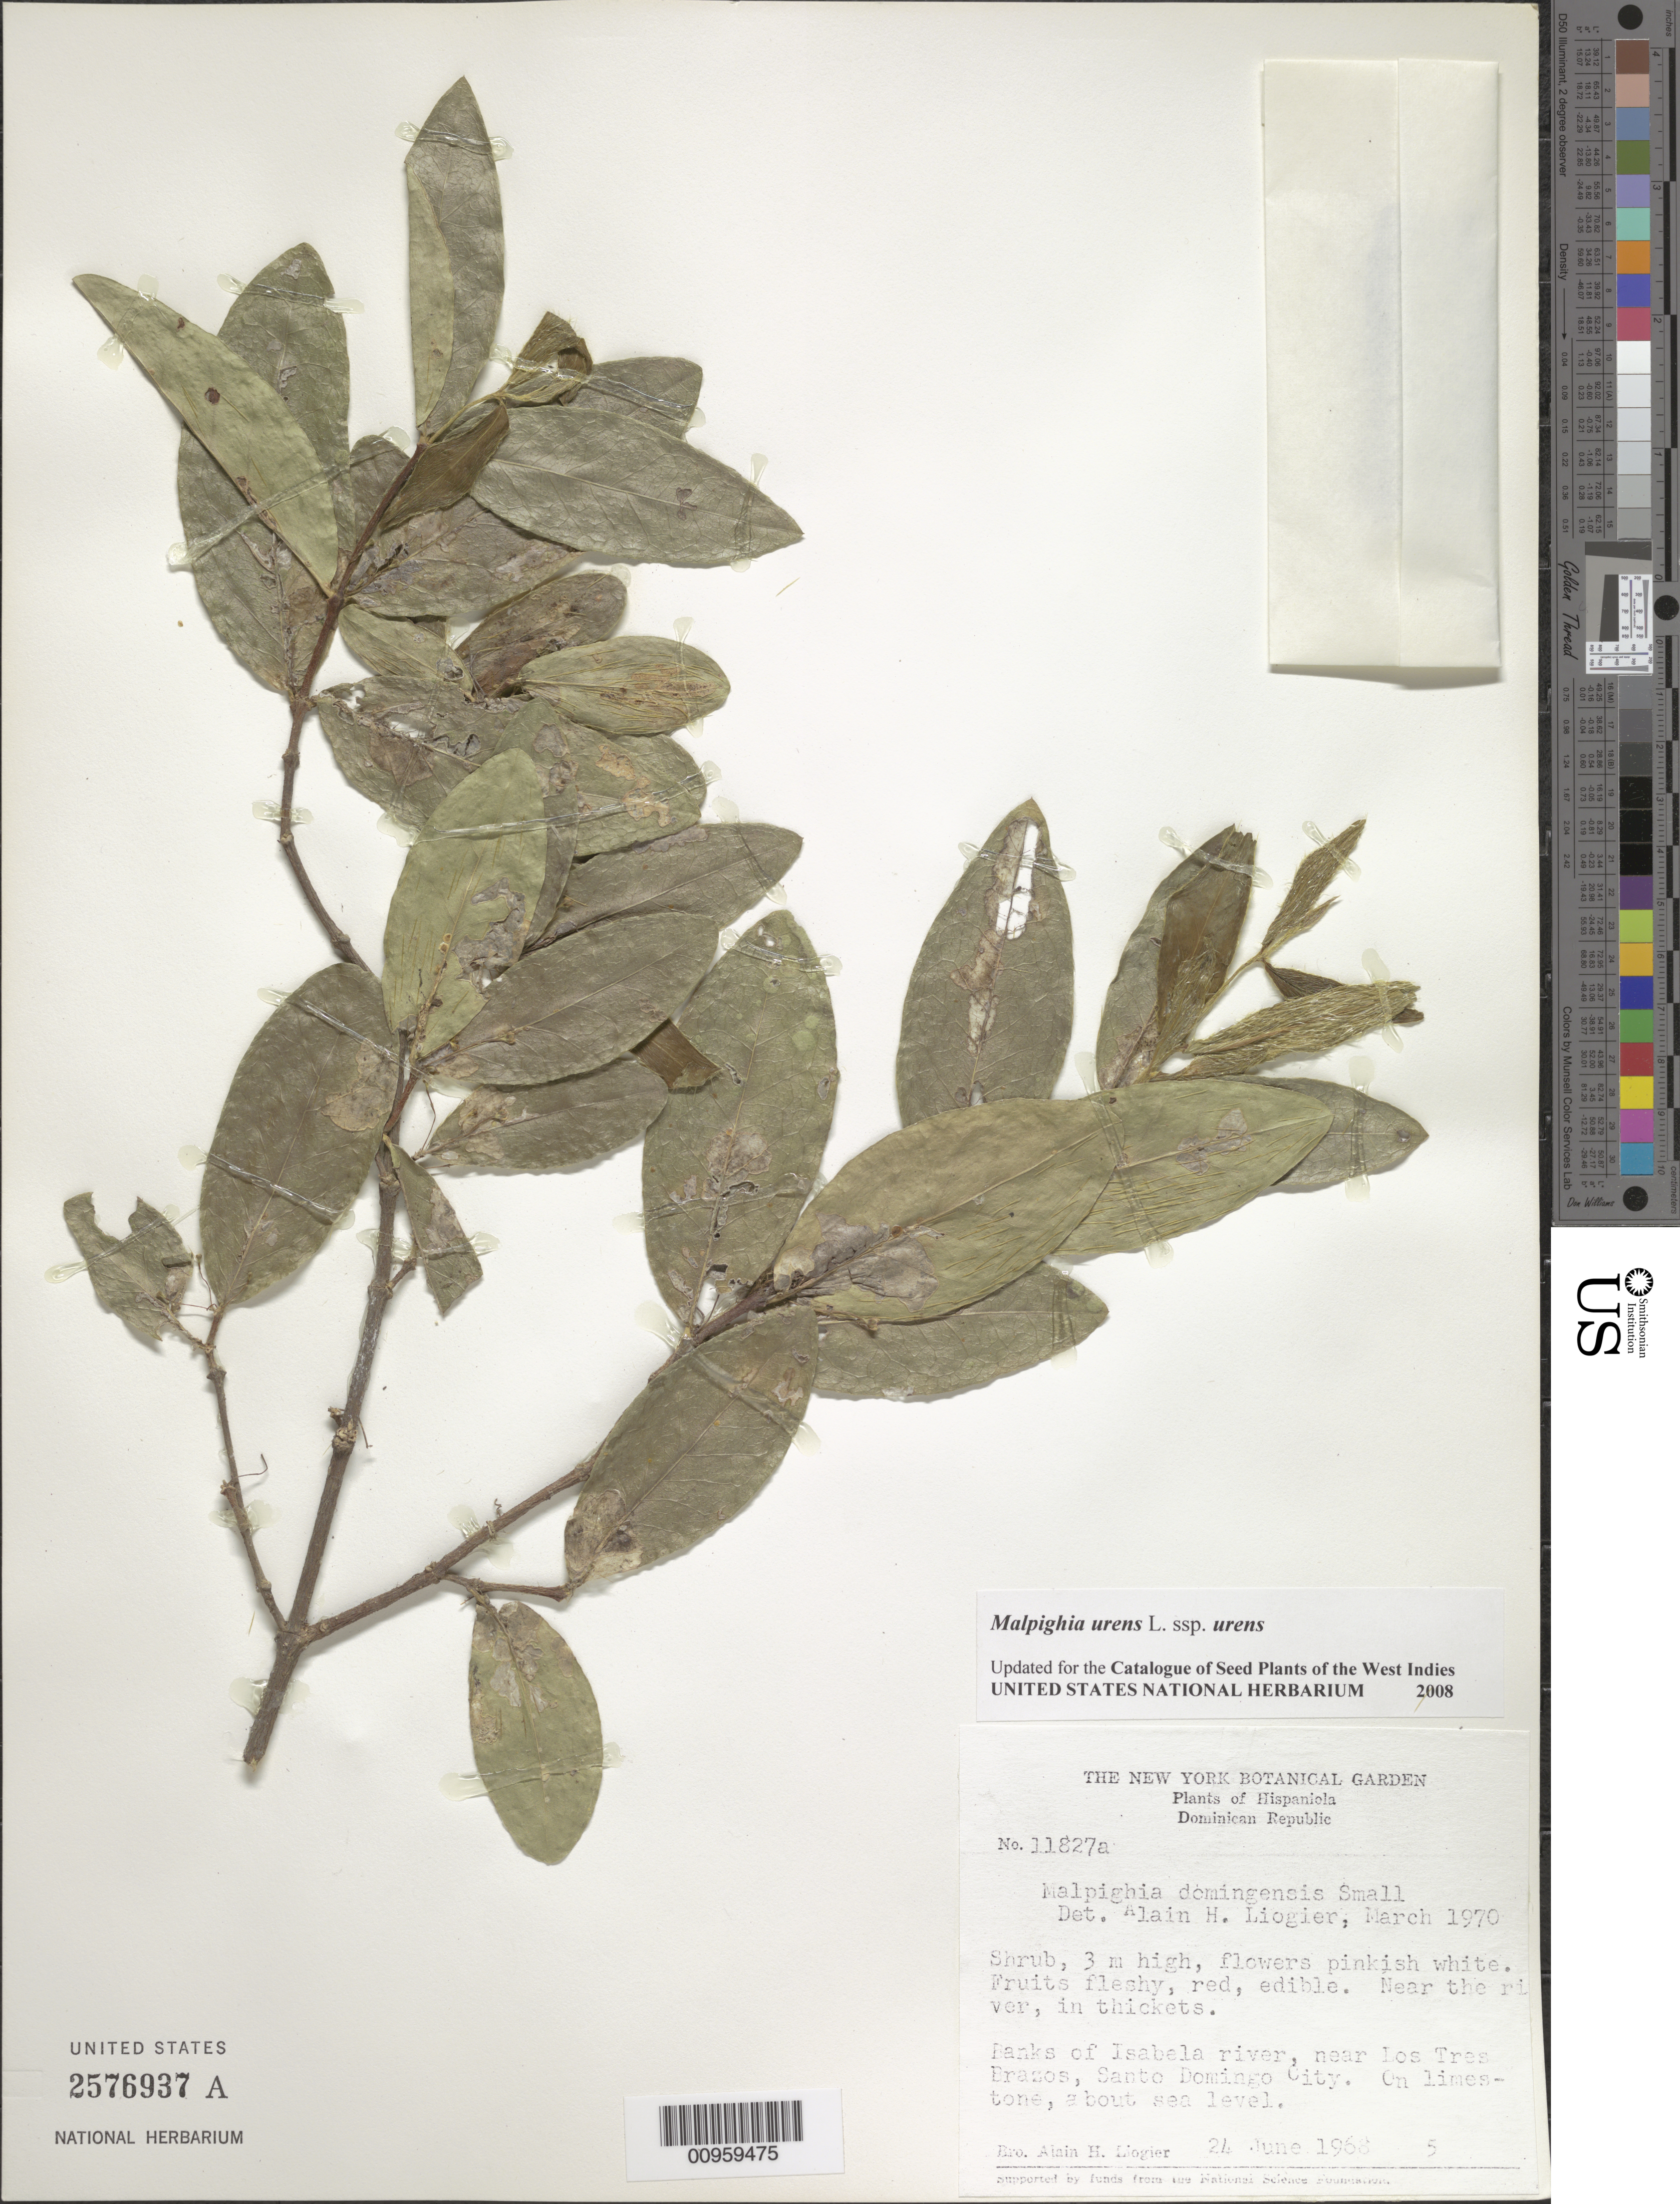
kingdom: Plantae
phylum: Tracheophyta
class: Magnoliopsida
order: Malpighiales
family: Malpighiaceae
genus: Malpighia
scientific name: Malpighia urens subsp. urens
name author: L.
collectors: A. H. Liogier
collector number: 11827A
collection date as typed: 24 Jun 1968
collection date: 1968-06-24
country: Dominican Republic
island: Hispaniola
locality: Banks of Isabela River, near Los Tres Brazos, Santo Domingo City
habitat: On limestone, near the river, in thickets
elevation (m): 0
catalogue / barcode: US 2576937